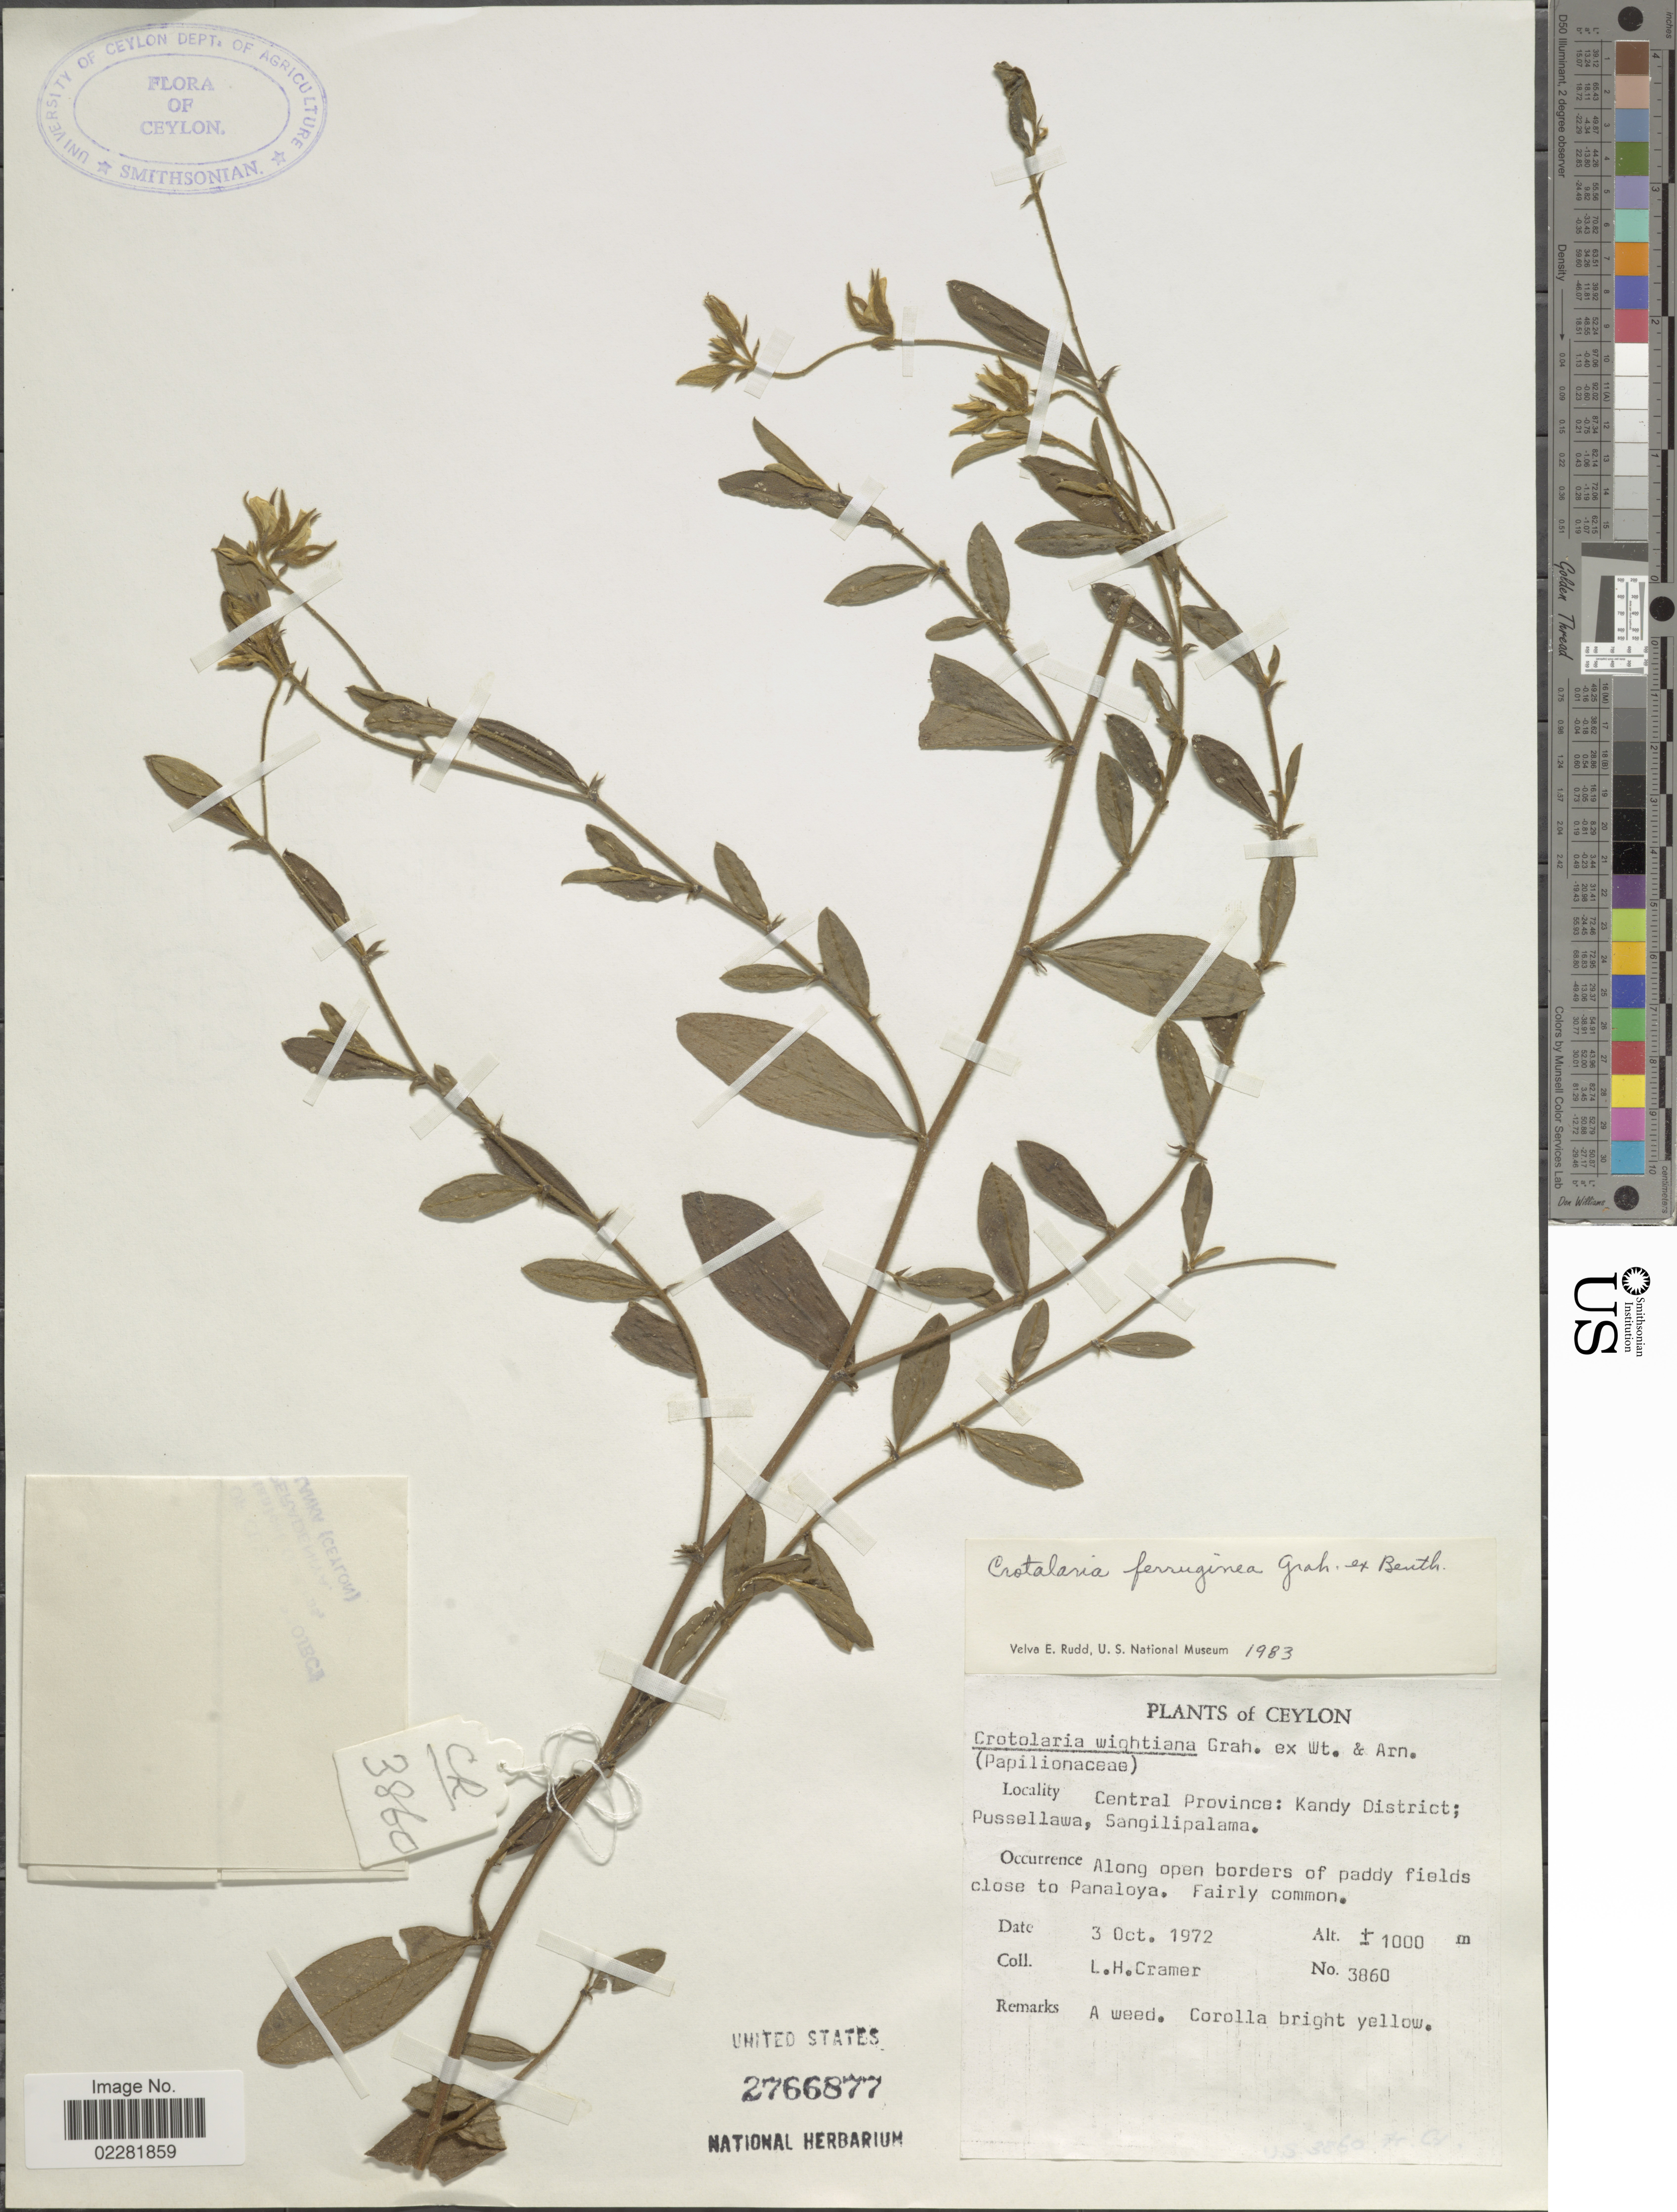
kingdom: Plantae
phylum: Tracheophyta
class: Magnoliopsida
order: Fabales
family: Fabaceae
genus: Crotalaria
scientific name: Crotalaria ferruginea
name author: Graham ex Benth.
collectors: L. H. Cramer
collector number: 3860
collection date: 1972-10-03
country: Sri Lanka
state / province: Central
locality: Ceylon, Kandy District, Pussellawa, Sangilipalama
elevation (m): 1000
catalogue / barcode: US 2766877